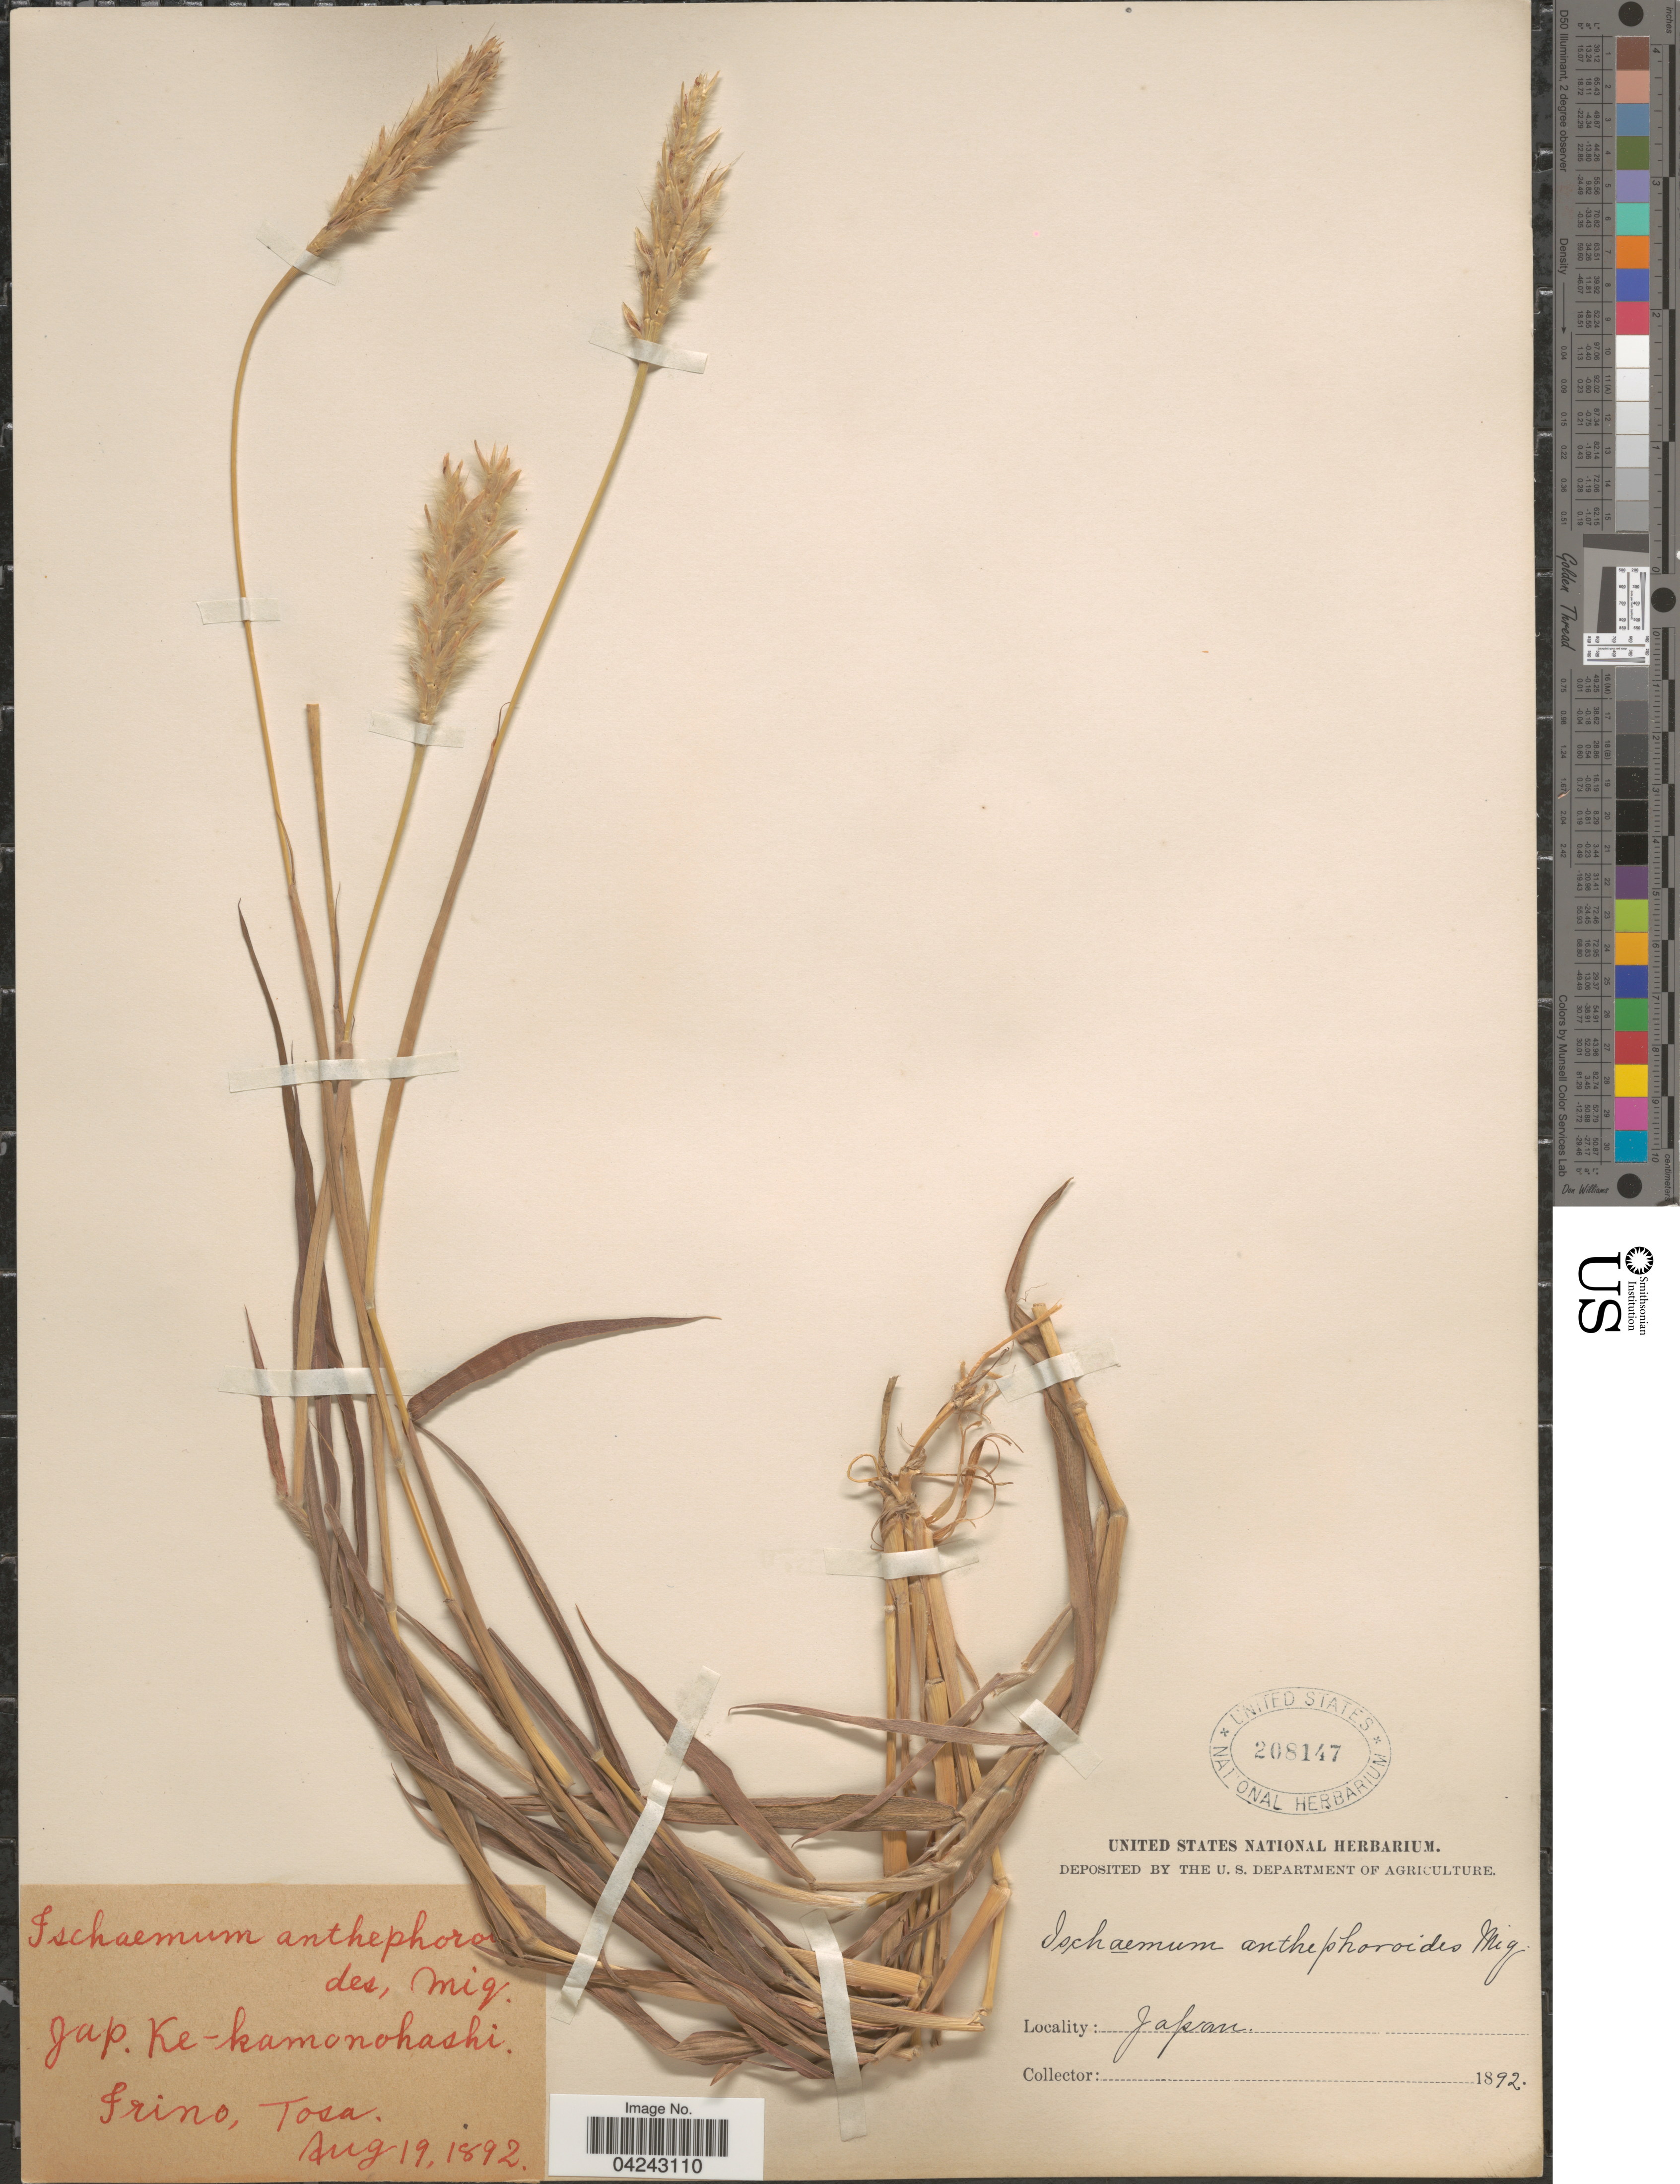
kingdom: Plantae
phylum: Tracheophyta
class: Liliopsida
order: Poales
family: Poaceae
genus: Ischaemum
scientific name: Ischaemum anthephoroides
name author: (Steud.) Miq.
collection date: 1892-08-19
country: Japan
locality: Irino. Tosa.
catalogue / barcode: US 208147